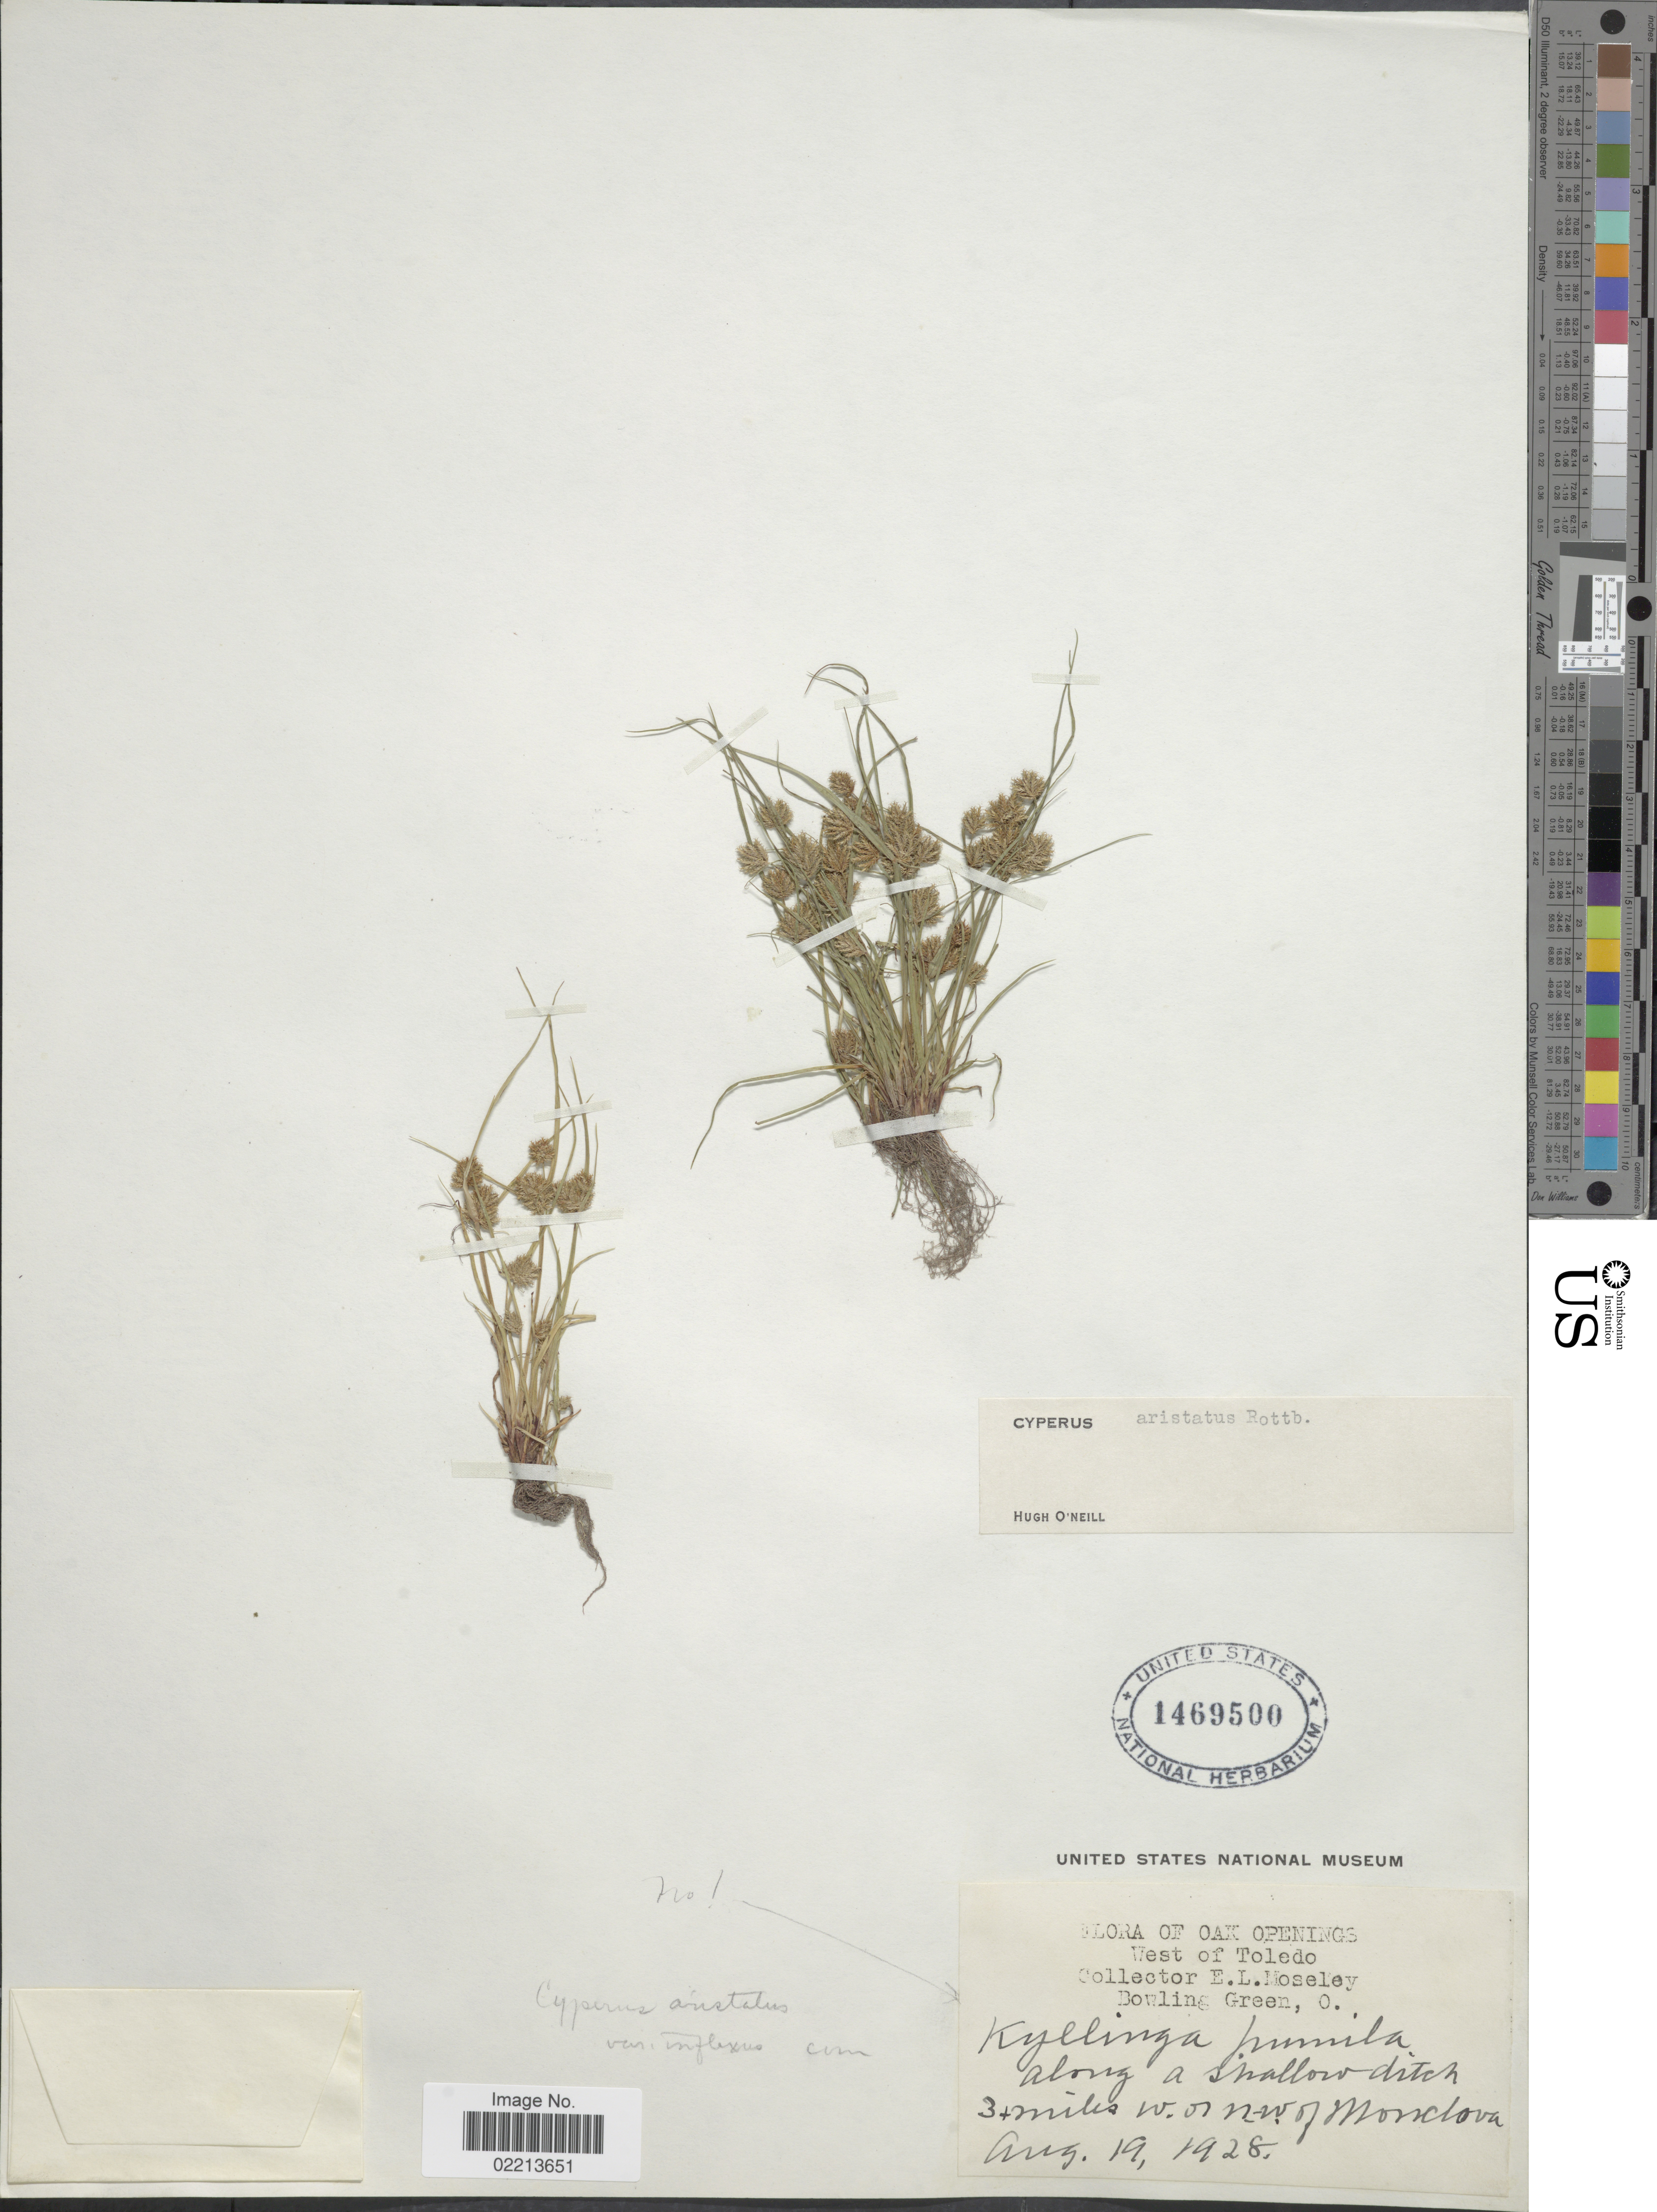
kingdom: Plantae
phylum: Tracheophyta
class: Liliopsida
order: Poales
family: Cyperaceae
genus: Cyperus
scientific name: Cyperus squarrosus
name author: L.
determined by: Strong, Mark T., (BOT), Smithsonian Institution - National Museum of Natural History (UNITED STATES)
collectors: E. Moseley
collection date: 1928-08-19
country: United States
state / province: Ohio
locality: Oak Openings, West of Toledo, Bowling Green Co., along a shallow ditch, 3 + miles w. or n.w. of Monclova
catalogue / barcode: US 1469500